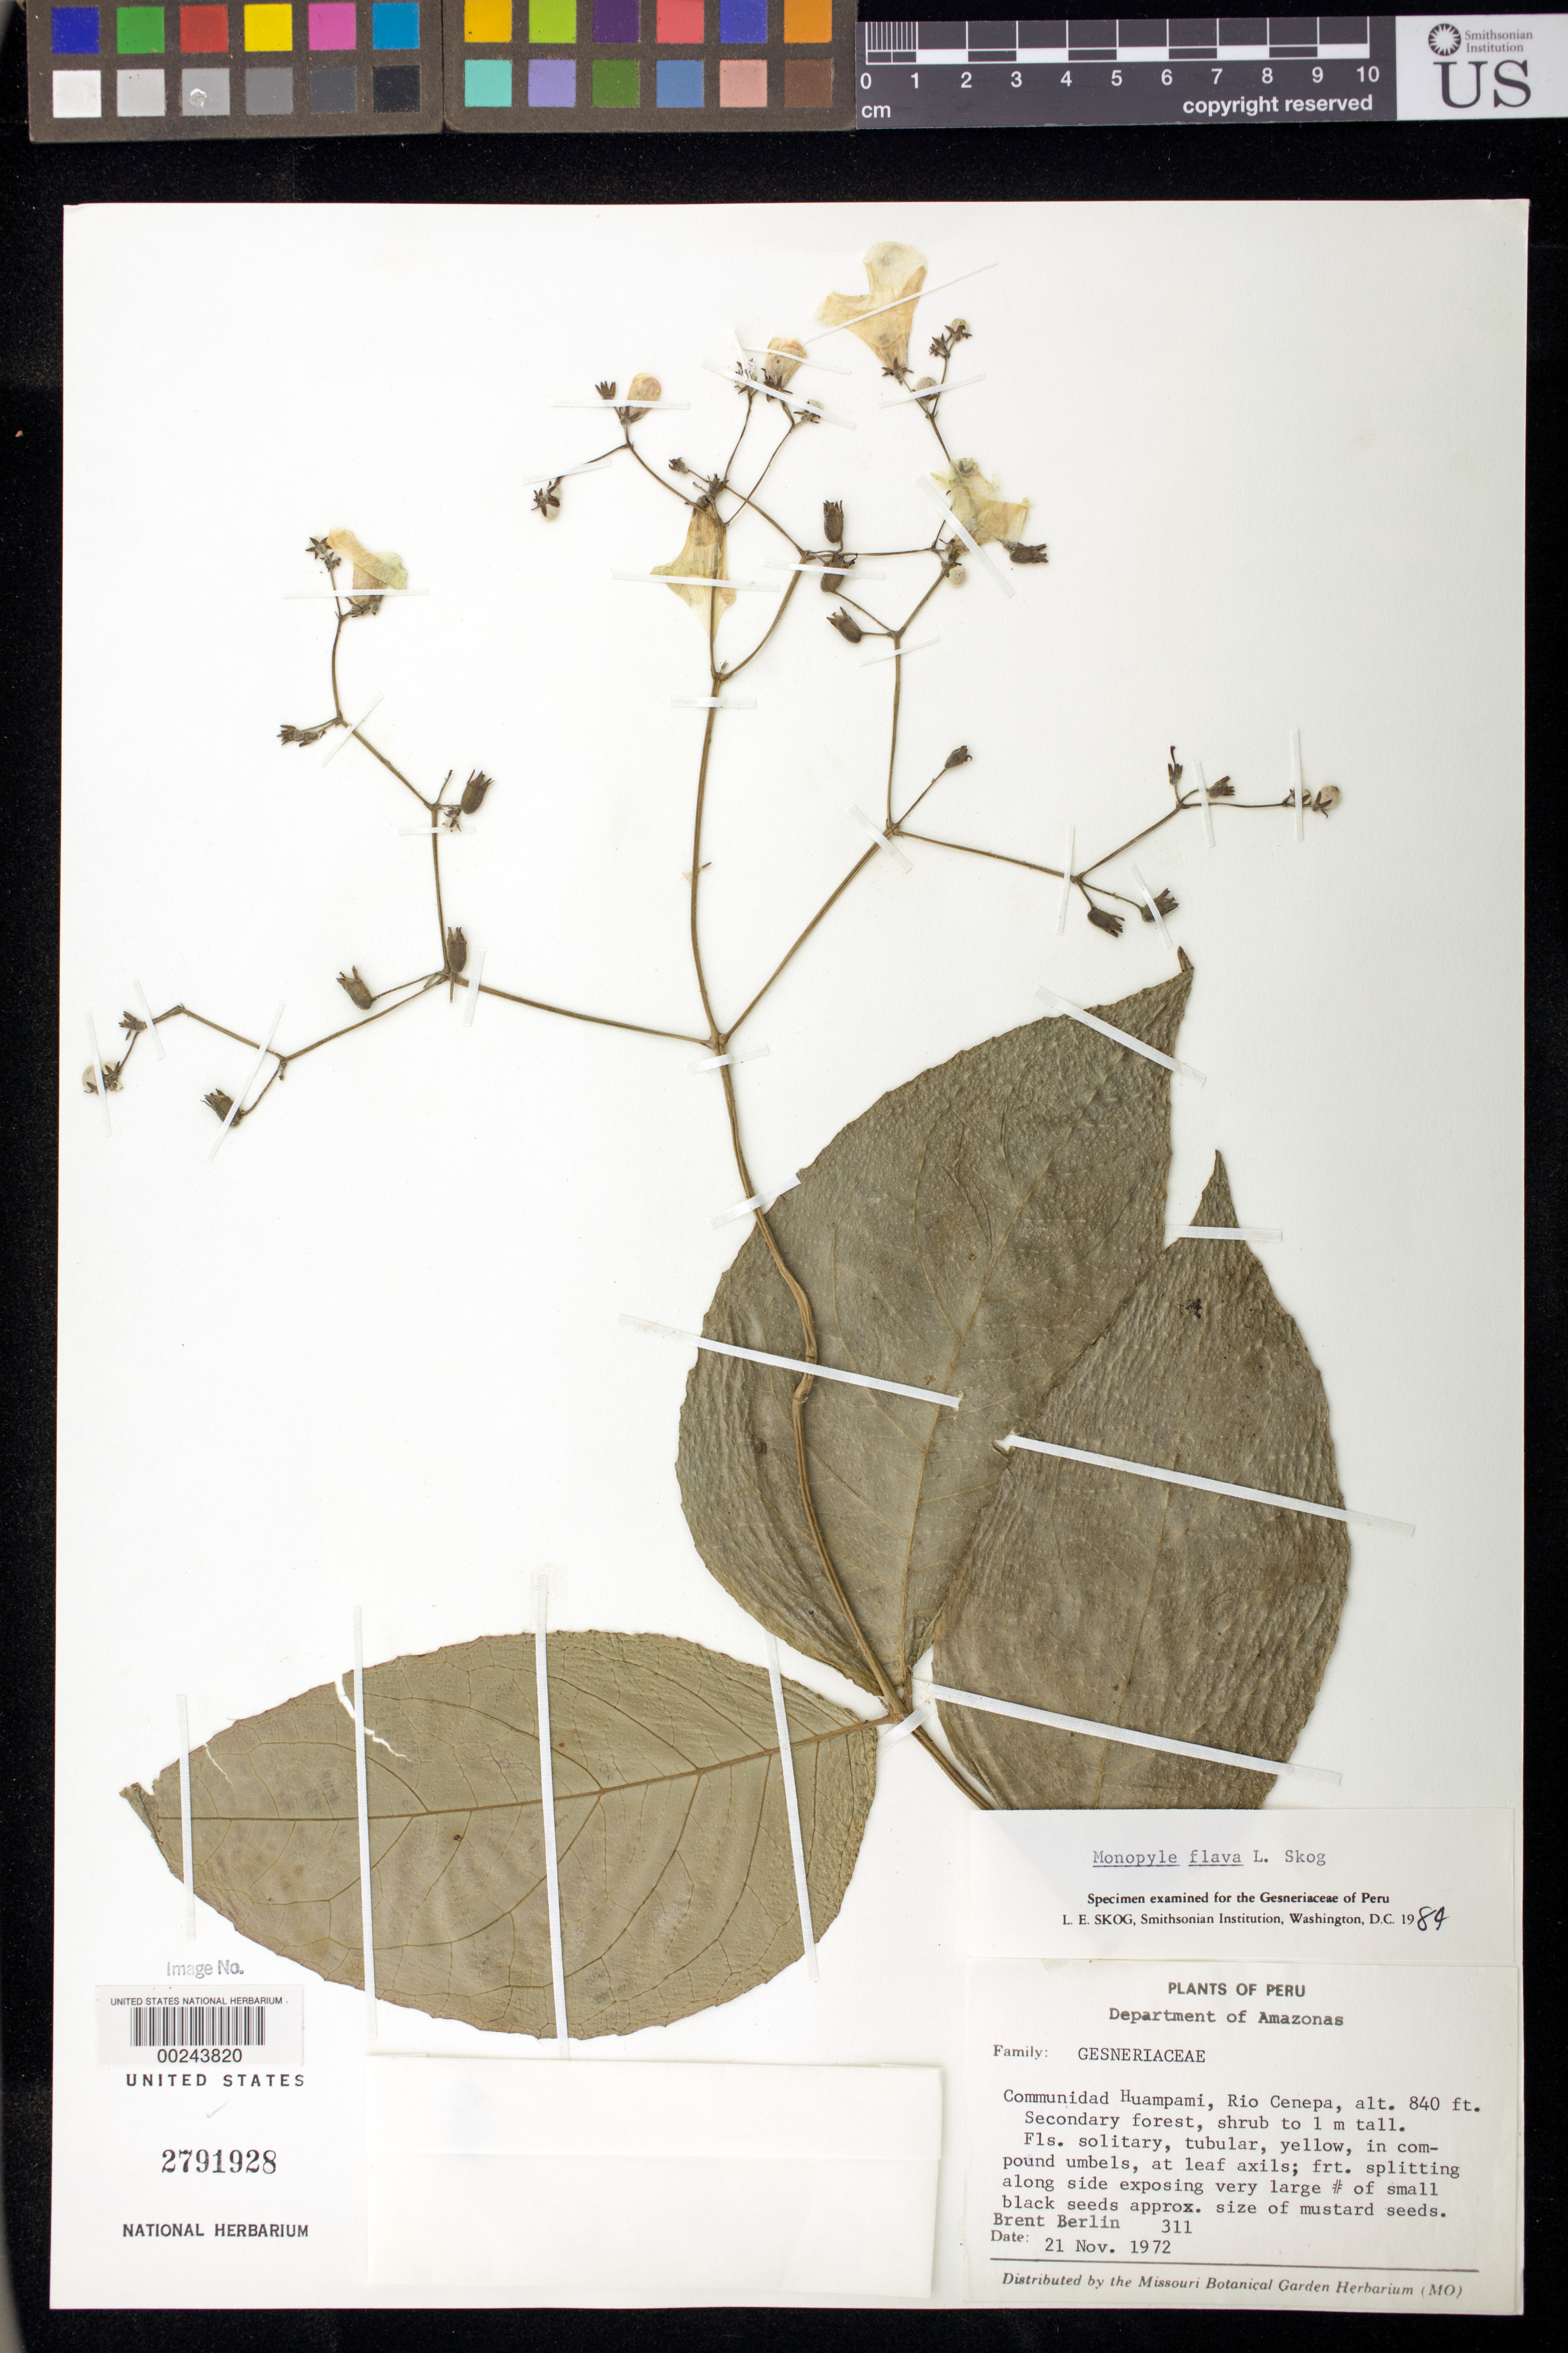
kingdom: Plantae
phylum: Tracheophyta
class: Magnoliopsida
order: Lamiales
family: Gesneriaceae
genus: Monopyle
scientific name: Monopyle flava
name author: L.E. Skog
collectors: B. Berlin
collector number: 311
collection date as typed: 21 Nov 1972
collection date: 1972-11-21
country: Peru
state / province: Amazonas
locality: Communidad Huampami, Rio Cenepa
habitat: Secondary forest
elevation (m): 256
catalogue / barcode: US 2791928